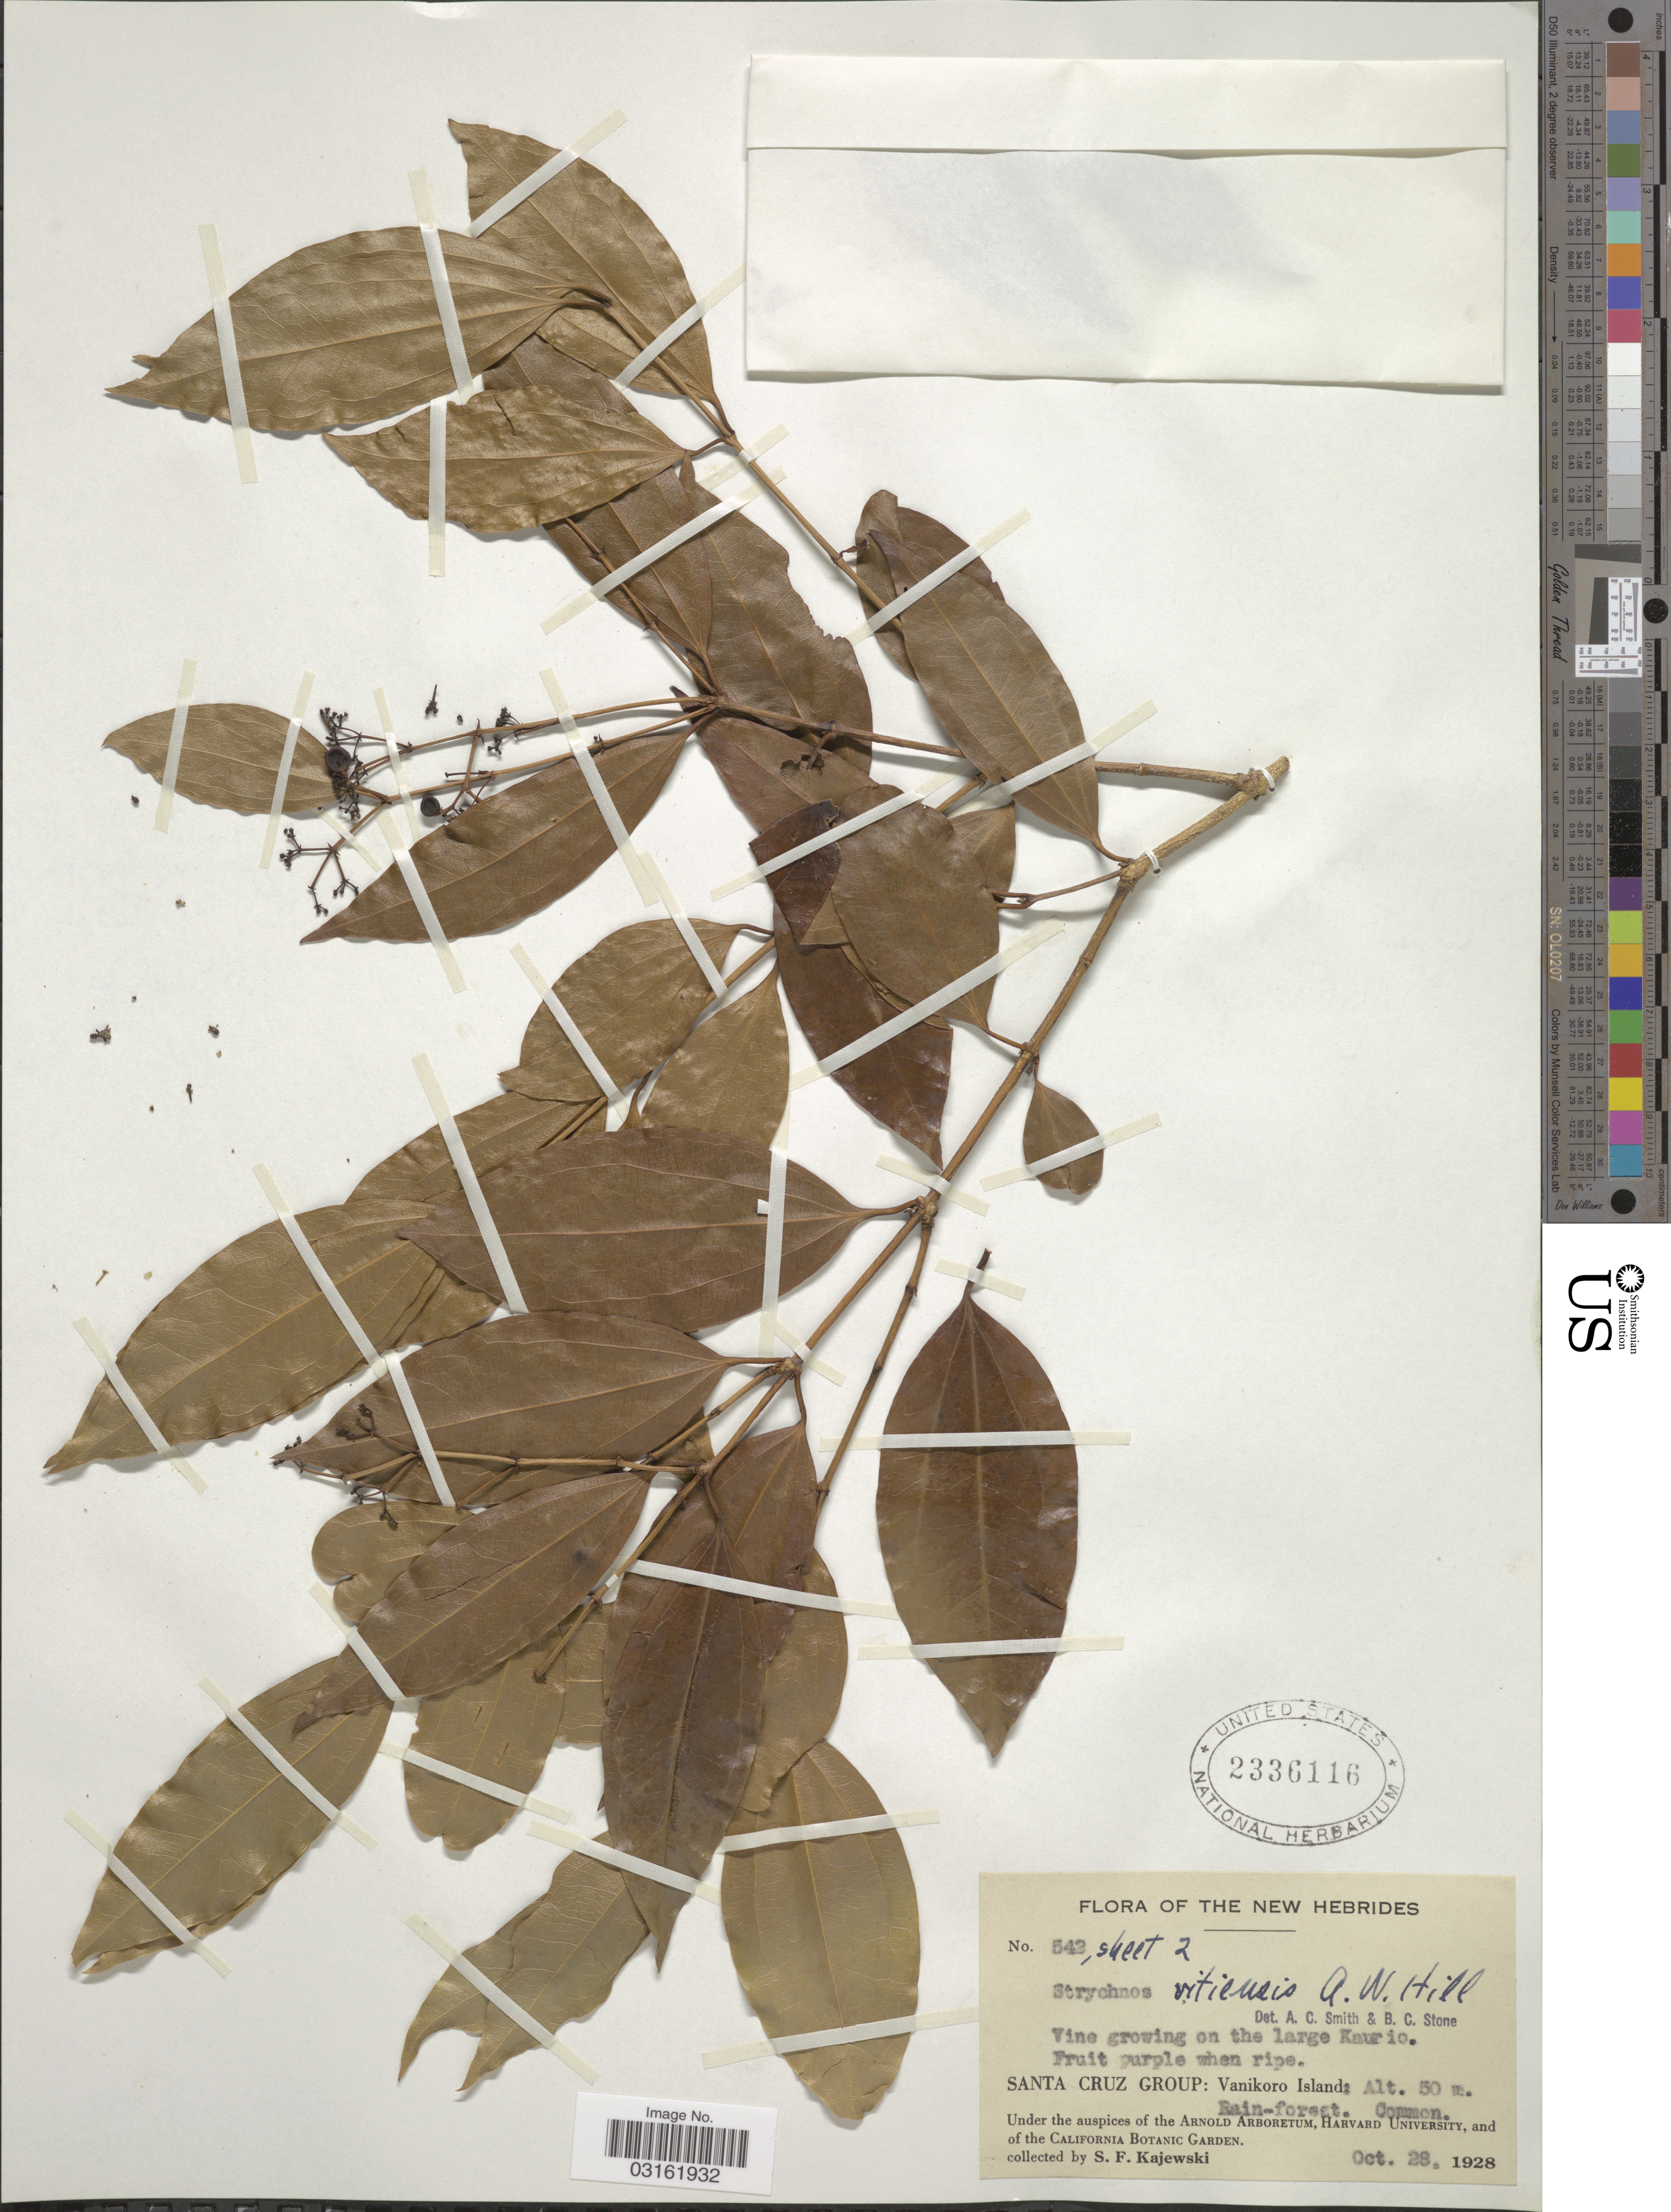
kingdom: Plantae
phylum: Tracheophyta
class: Magnoliopsida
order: Gentianales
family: Loganiaceae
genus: Strychnos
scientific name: Strychnos vitiensis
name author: A.W. Hill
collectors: S. Kajewski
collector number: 542*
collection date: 1928-10-28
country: Solomon Islands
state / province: Santa Cruz Is.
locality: The New Hebrides. Santa Cruz Group: Vanikoro Island.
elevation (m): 50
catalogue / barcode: US 2336116